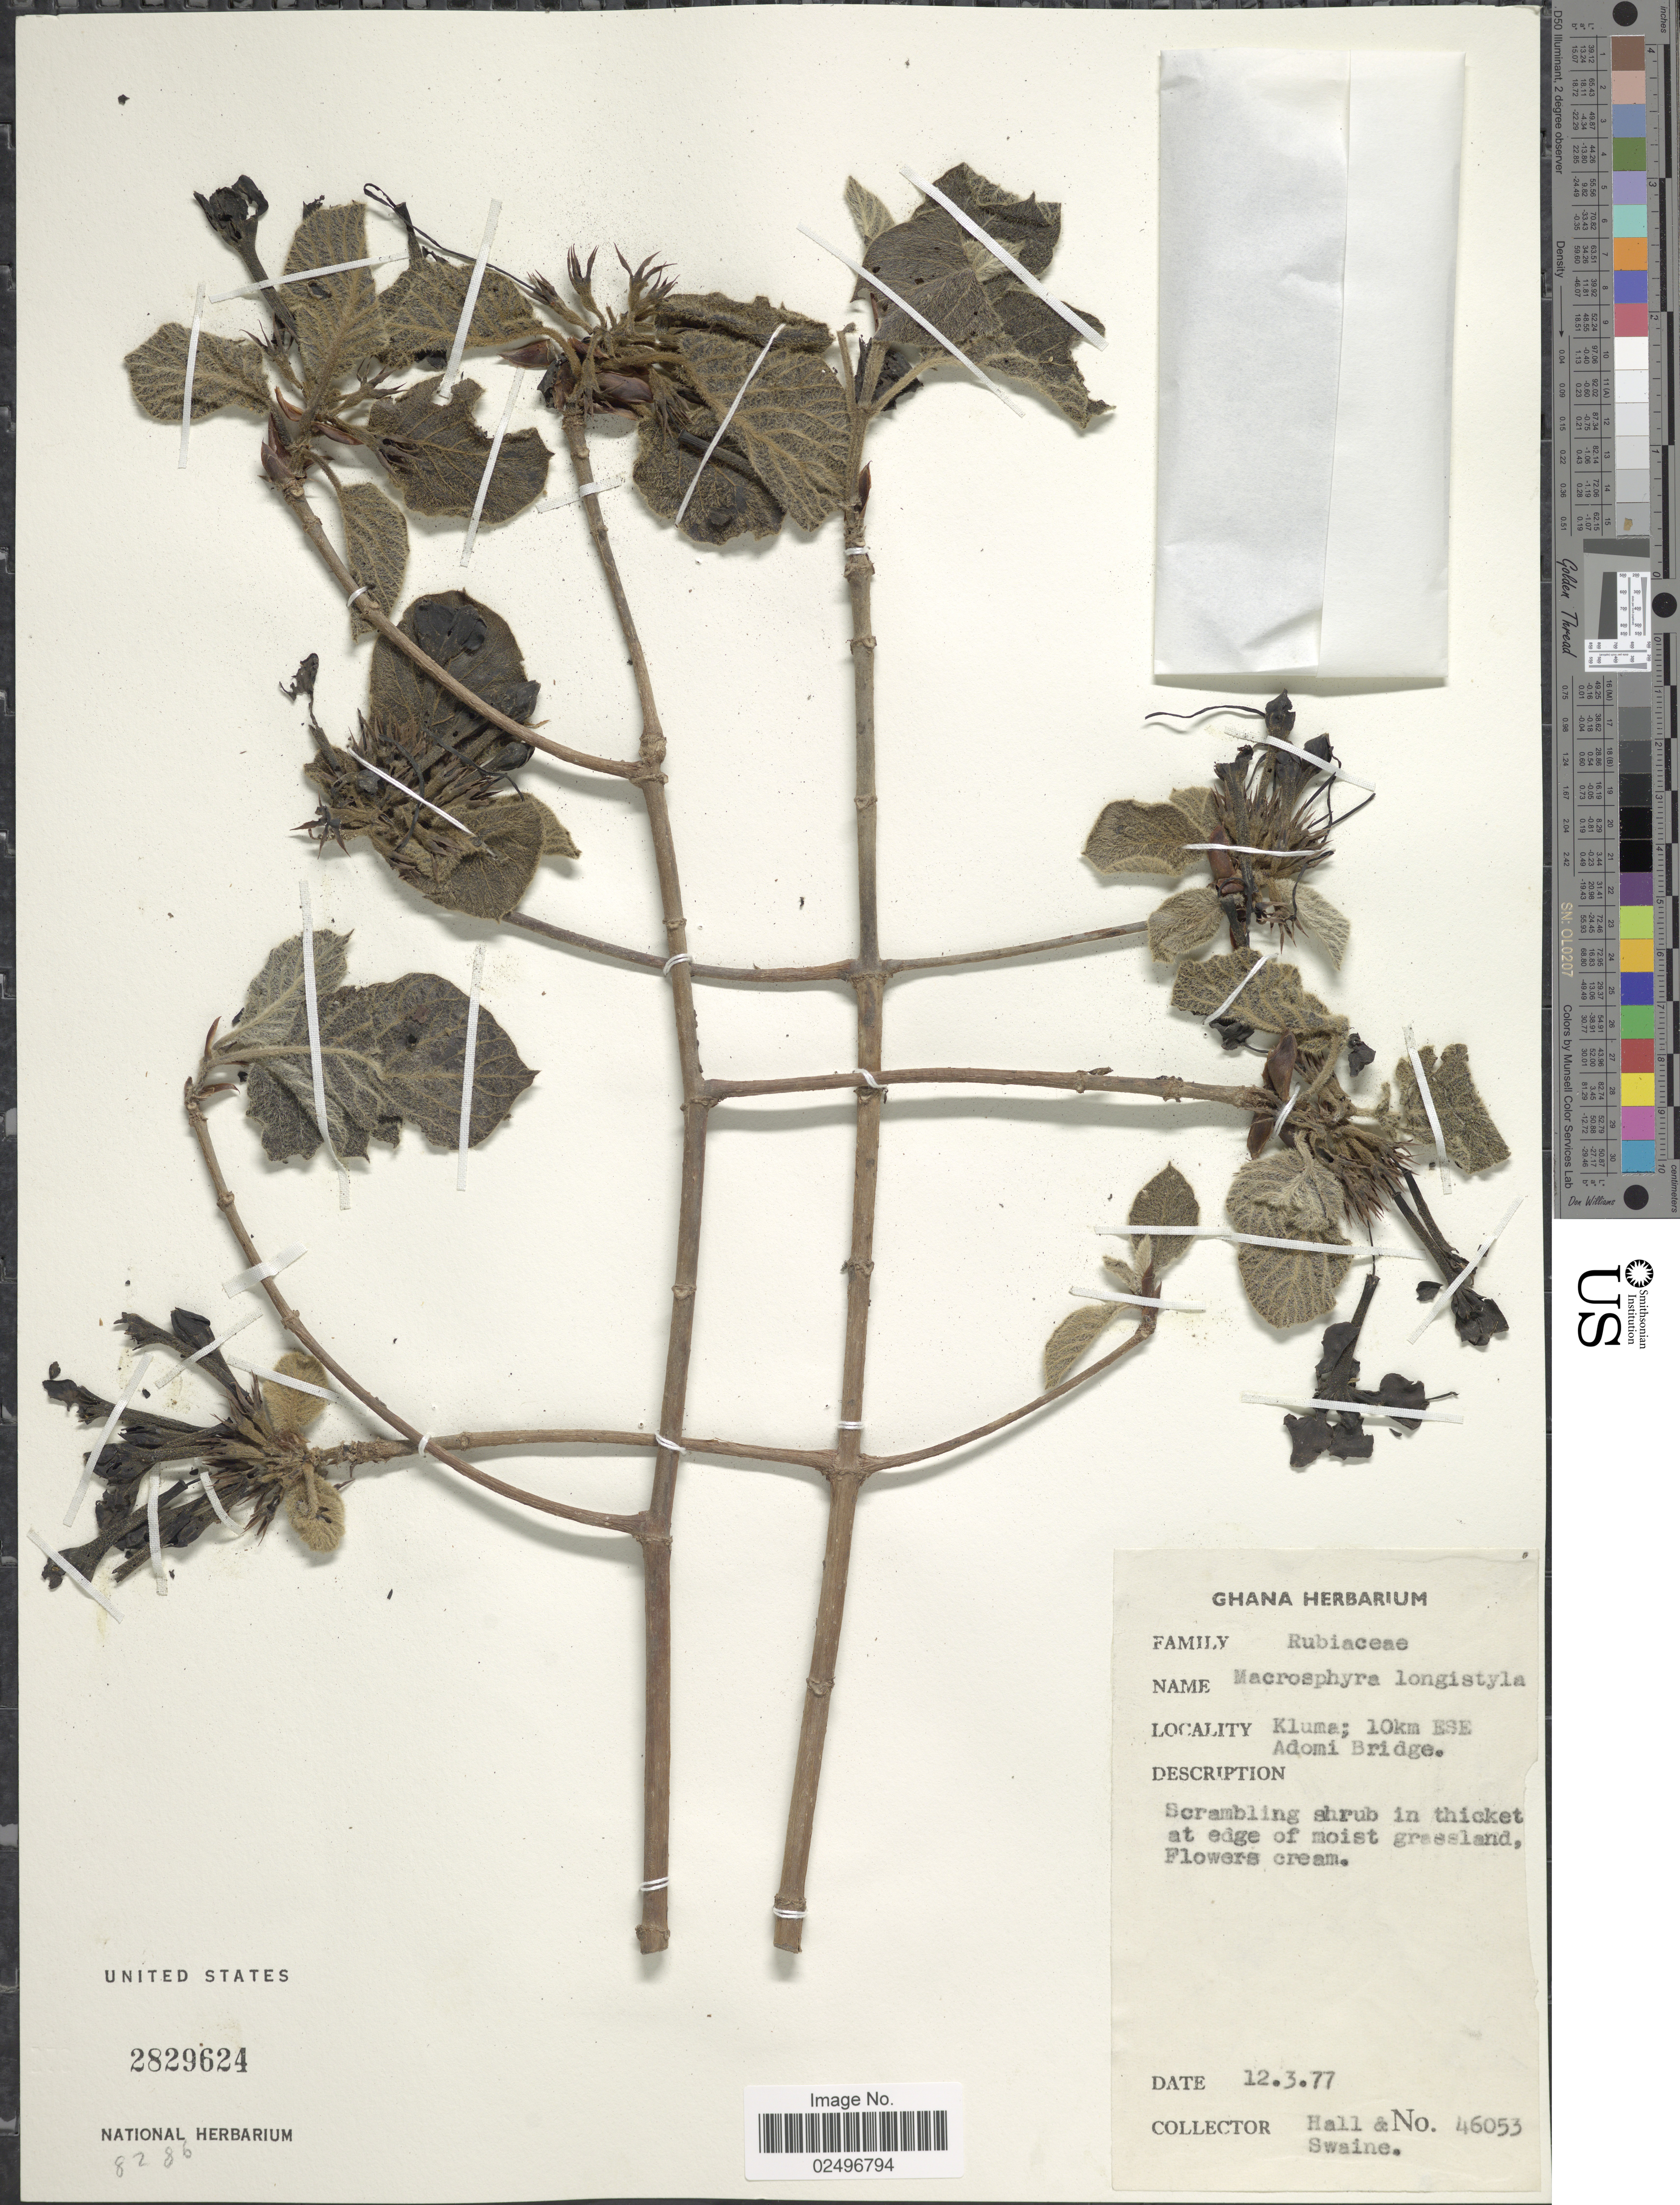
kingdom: Plantae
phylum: Tracheophyta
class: Magnoliopsida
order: Gentianales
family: Rubiaceae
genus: Macrosphyra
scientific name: Macrosphyra longistyla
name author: (DC.) Hiern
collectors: -- Hall & M. Swaine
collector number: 46053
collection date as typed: Transcribed d/m/y: 12/3/77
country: Ghana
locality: Kluma; 10km ESE Adomi Bridge. Scrambling shrub in thicket at edge of moist grassland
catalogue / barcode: US 2829624